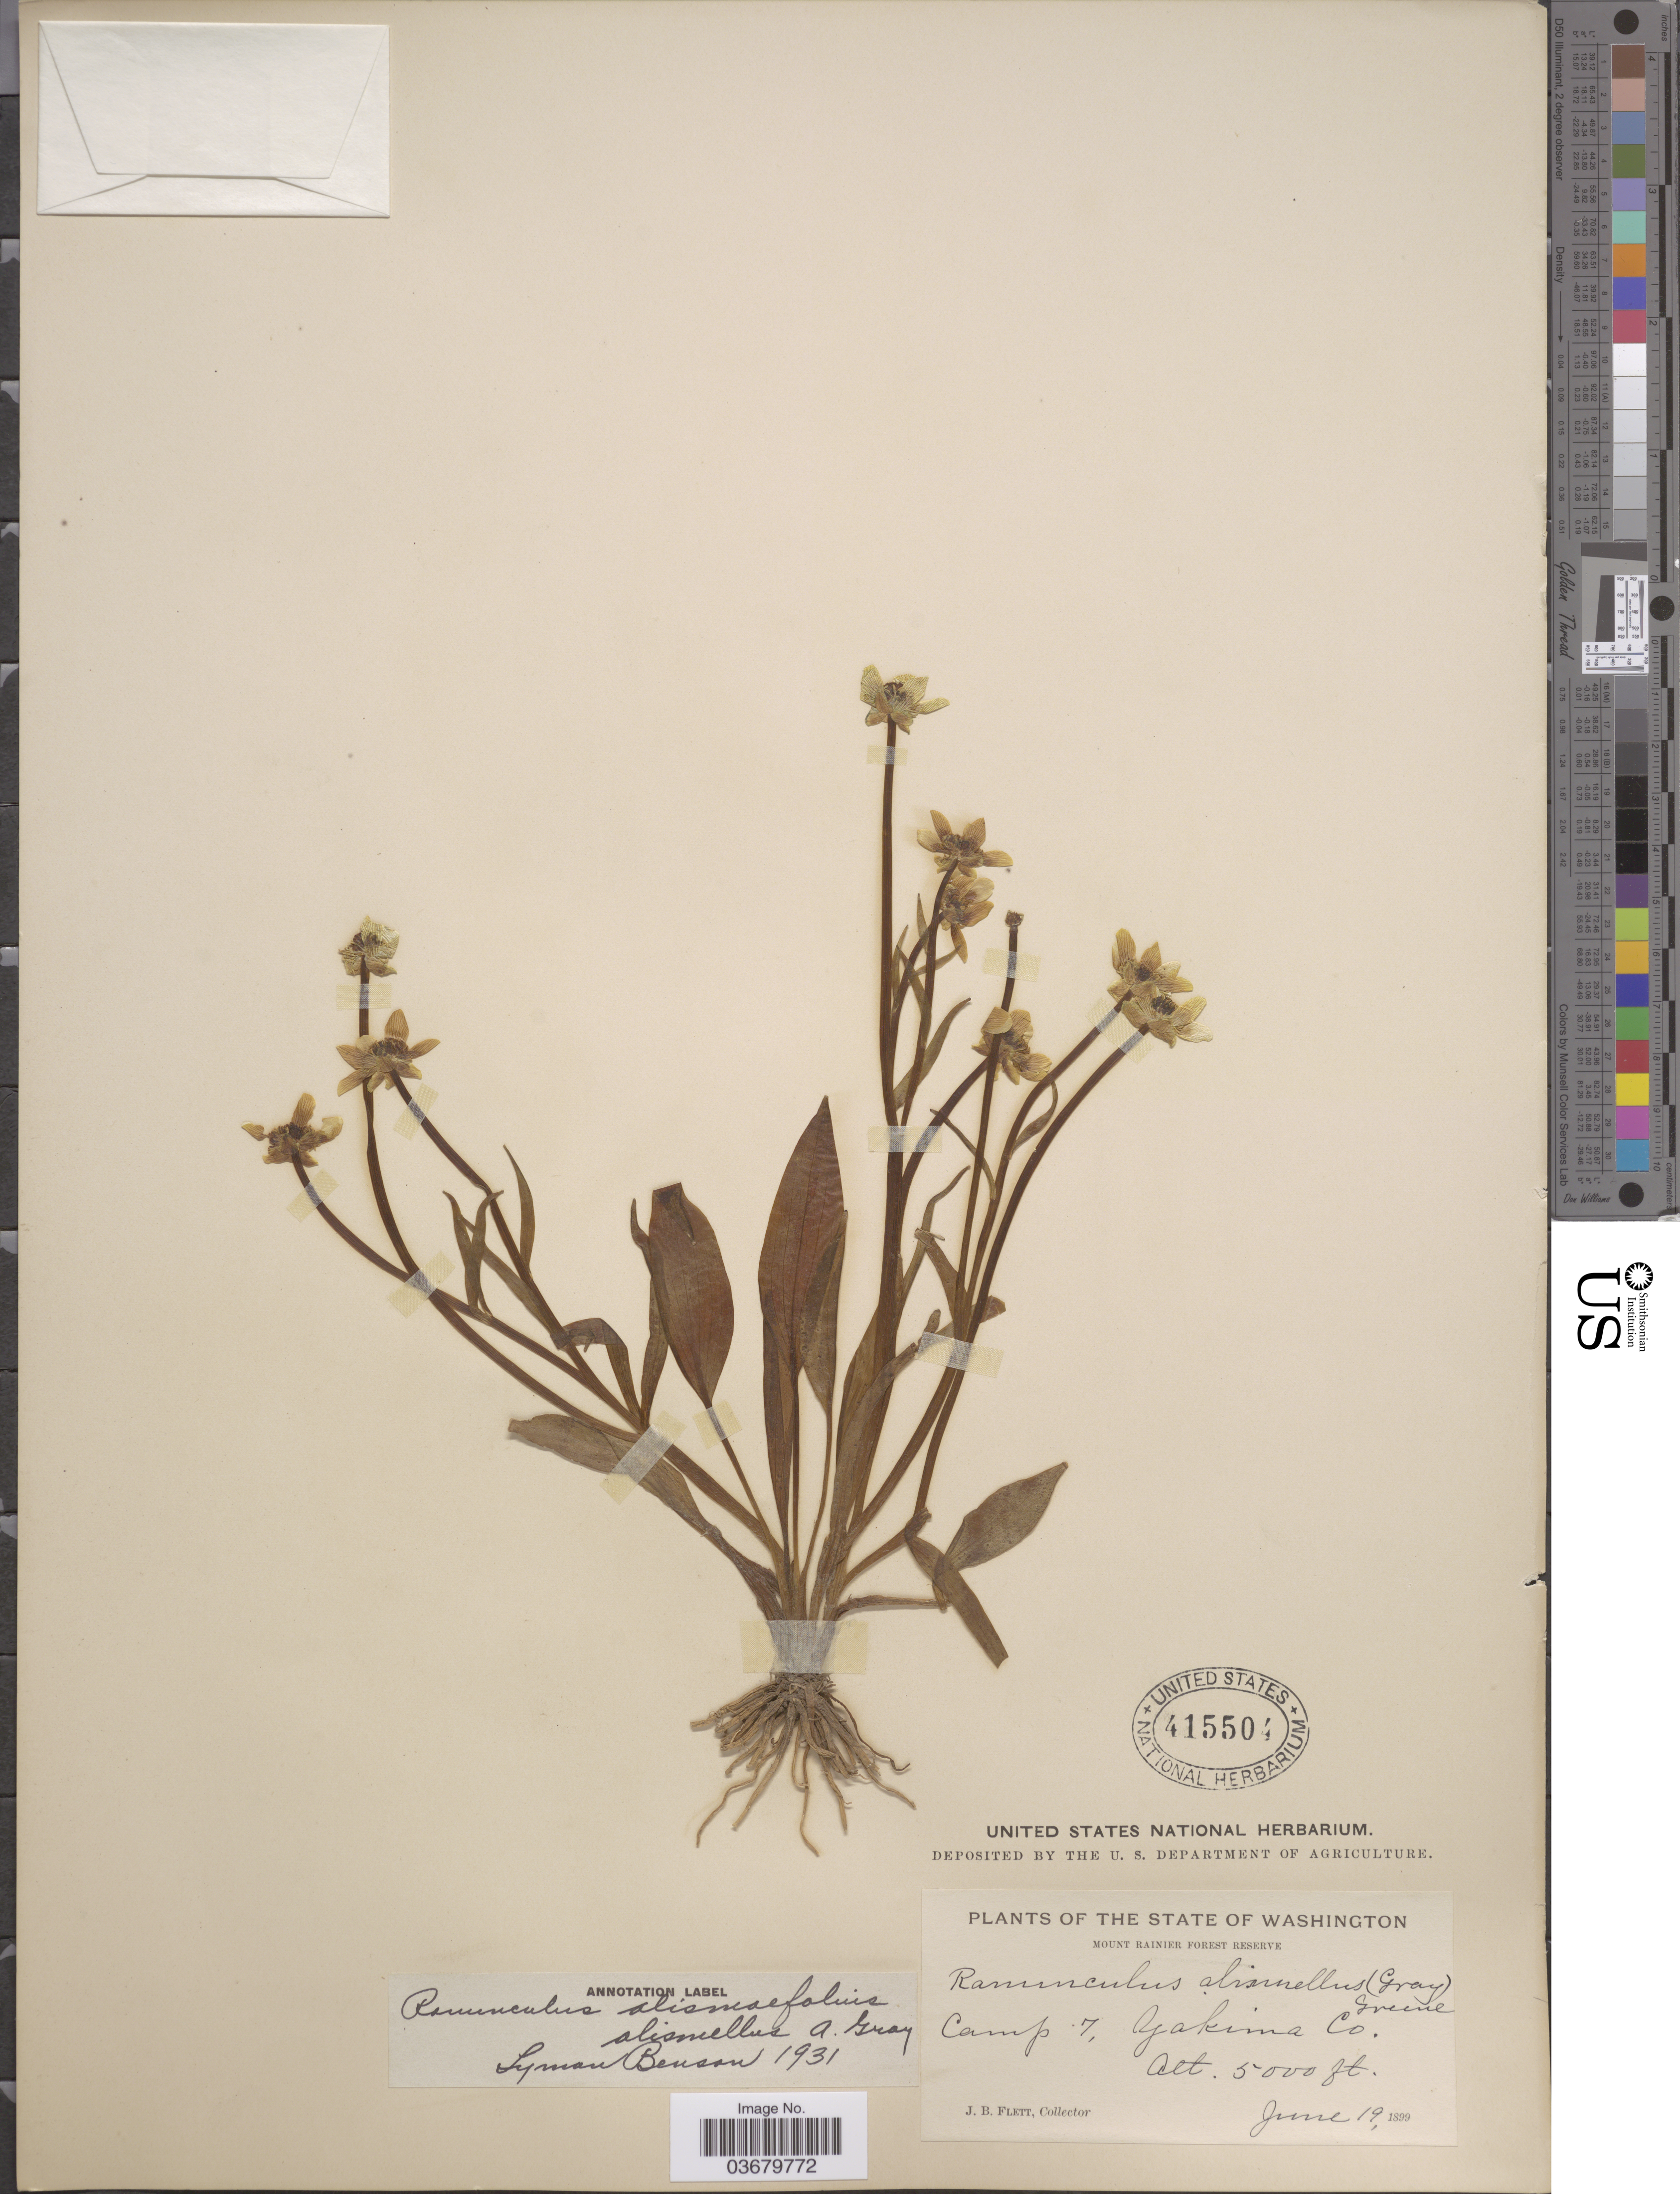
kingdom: Plantae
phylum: Tracheophyta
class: Magnoliopsida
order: Ranunculales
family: Ranunculaceae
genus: Ranunculus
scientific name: Ranunculus alismifolius var. alismellus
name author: A. Gray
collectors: J. Flett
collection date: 1899-06-19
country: United States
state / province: Washington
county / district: Yakima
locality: Mount Rainier Forest Reserve. Camp 7, Yakima Co.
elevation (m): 1524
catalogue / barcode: US 415504